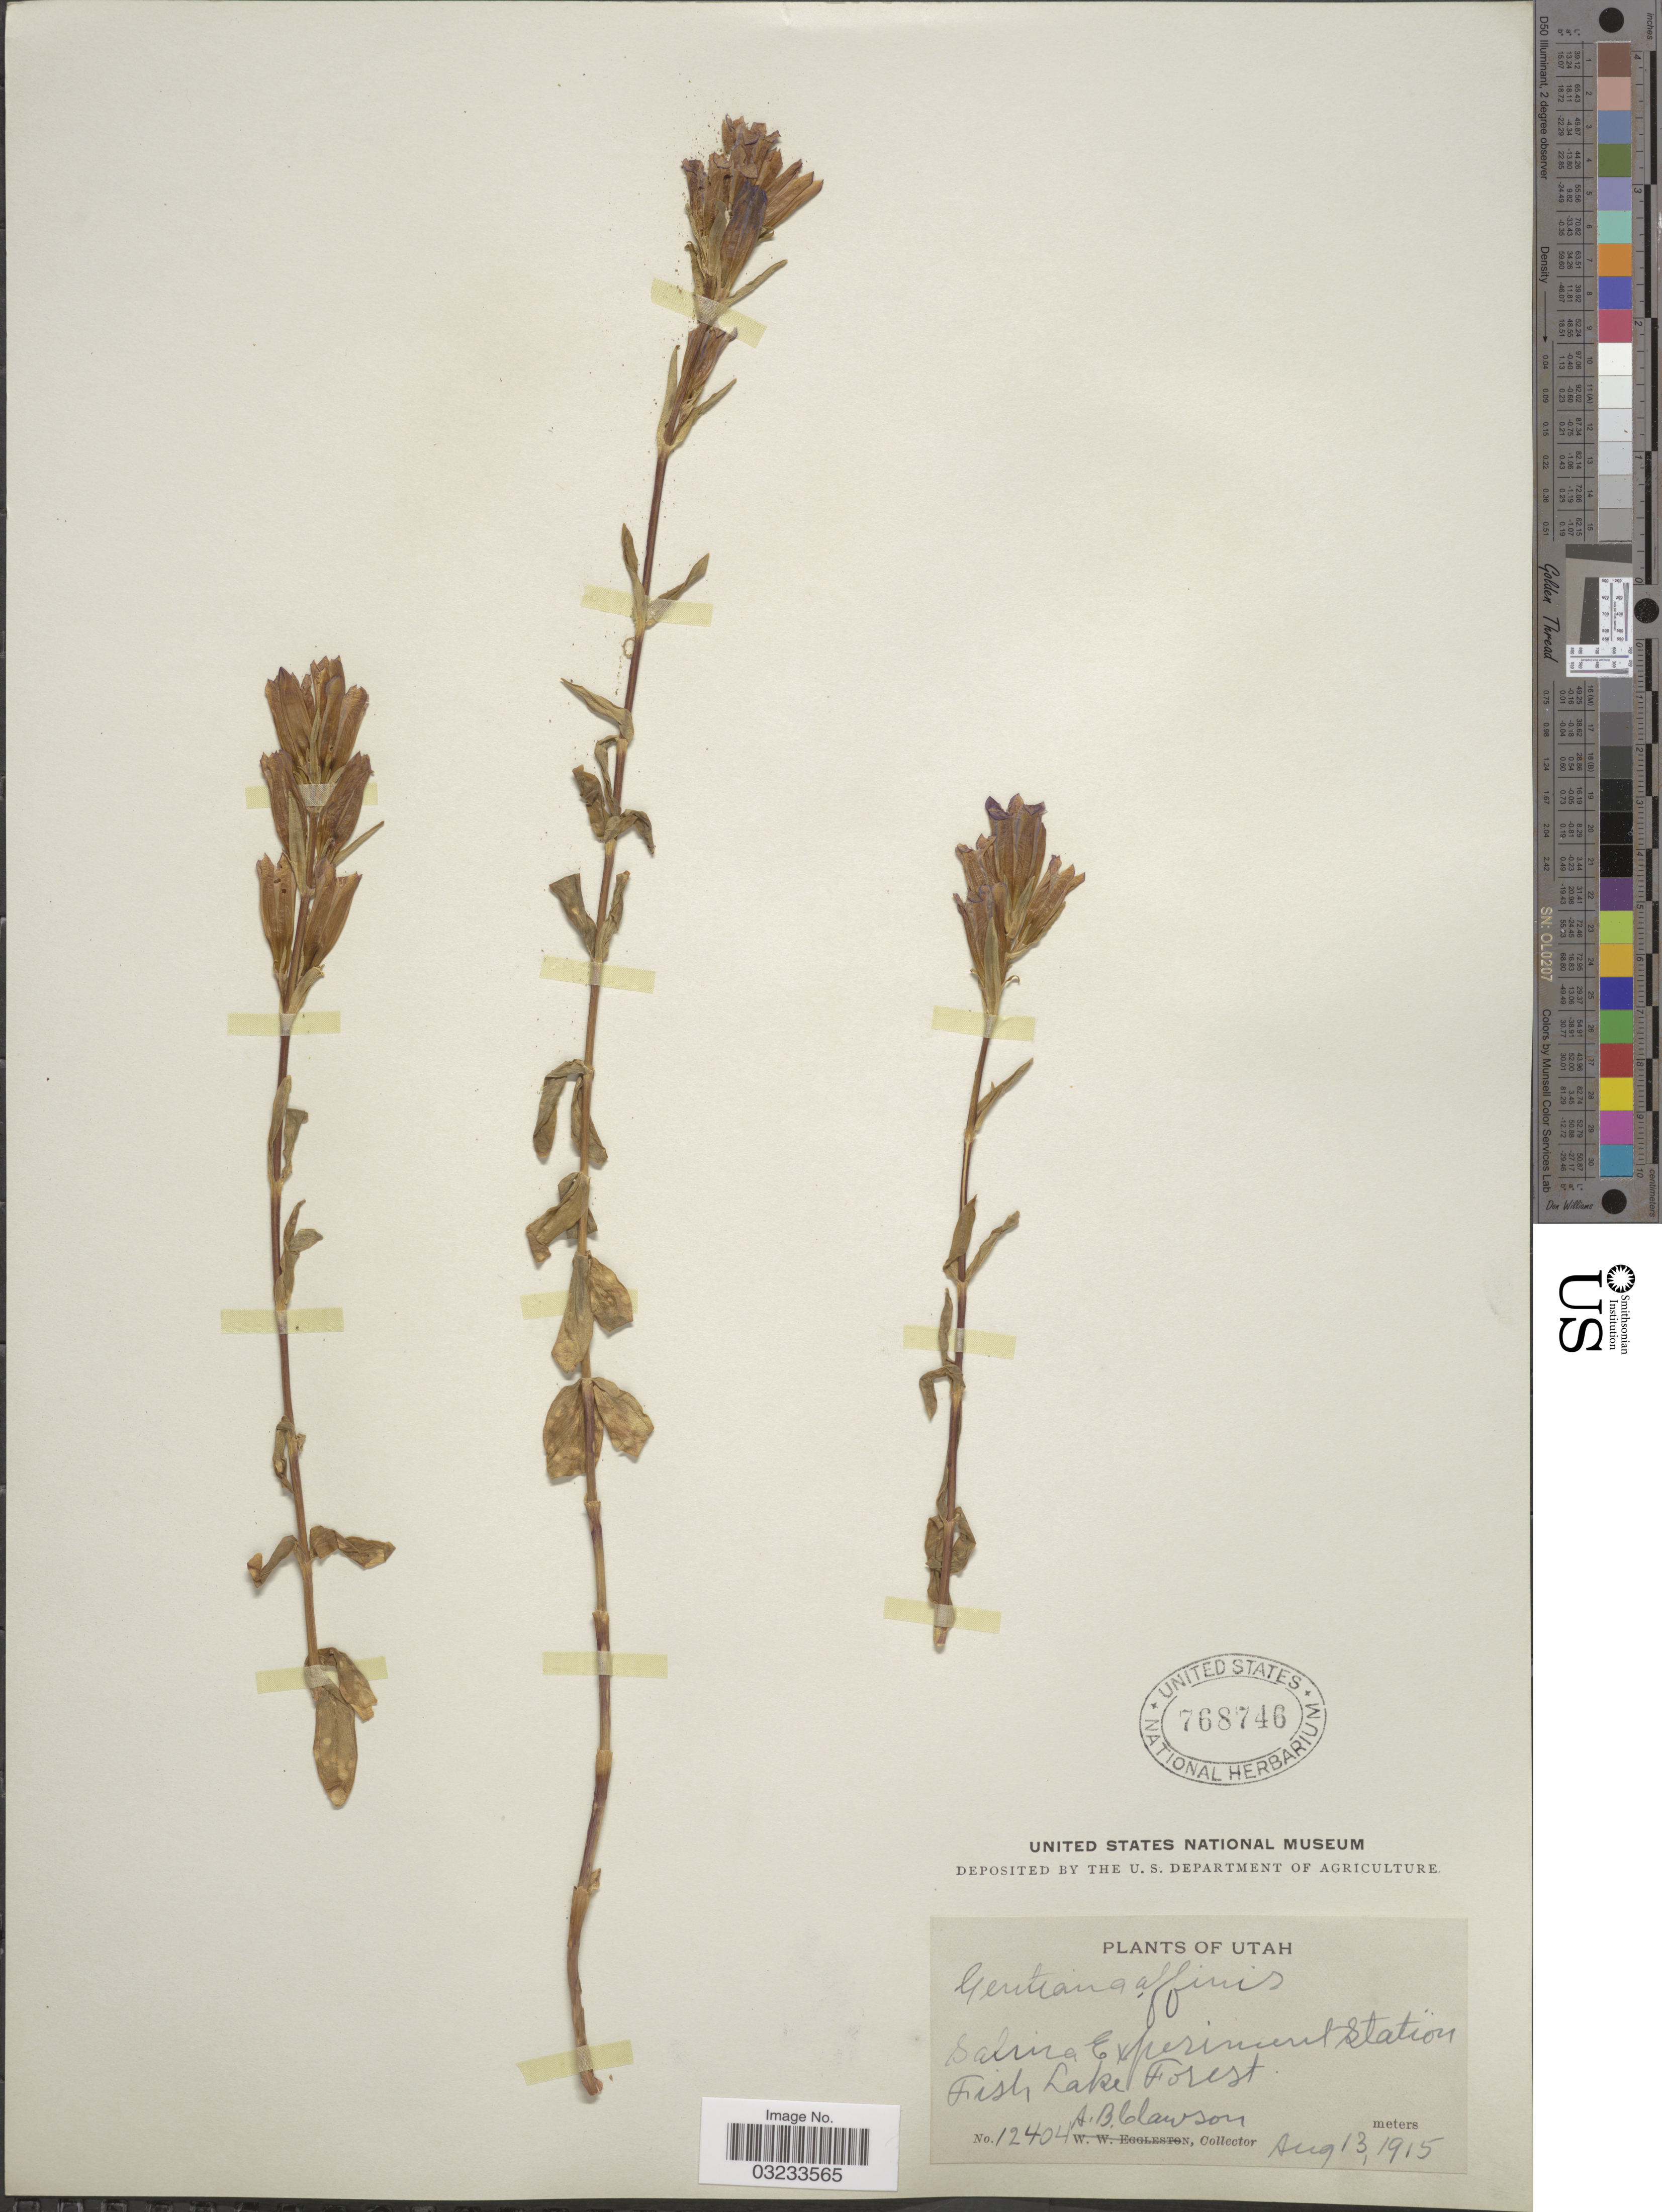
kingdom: Plantae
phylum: Tracheophyta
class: Magnoliopsida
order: Gentianales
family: Gentianaceae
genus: Gentiana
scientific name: Gentiana affinis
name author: Griseb.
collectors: A. Clawson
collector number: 12404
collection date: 1915-08-13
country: United States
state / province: Utah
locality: Salina Experiment Station Fish Lake Forest.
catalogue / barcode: US 768746